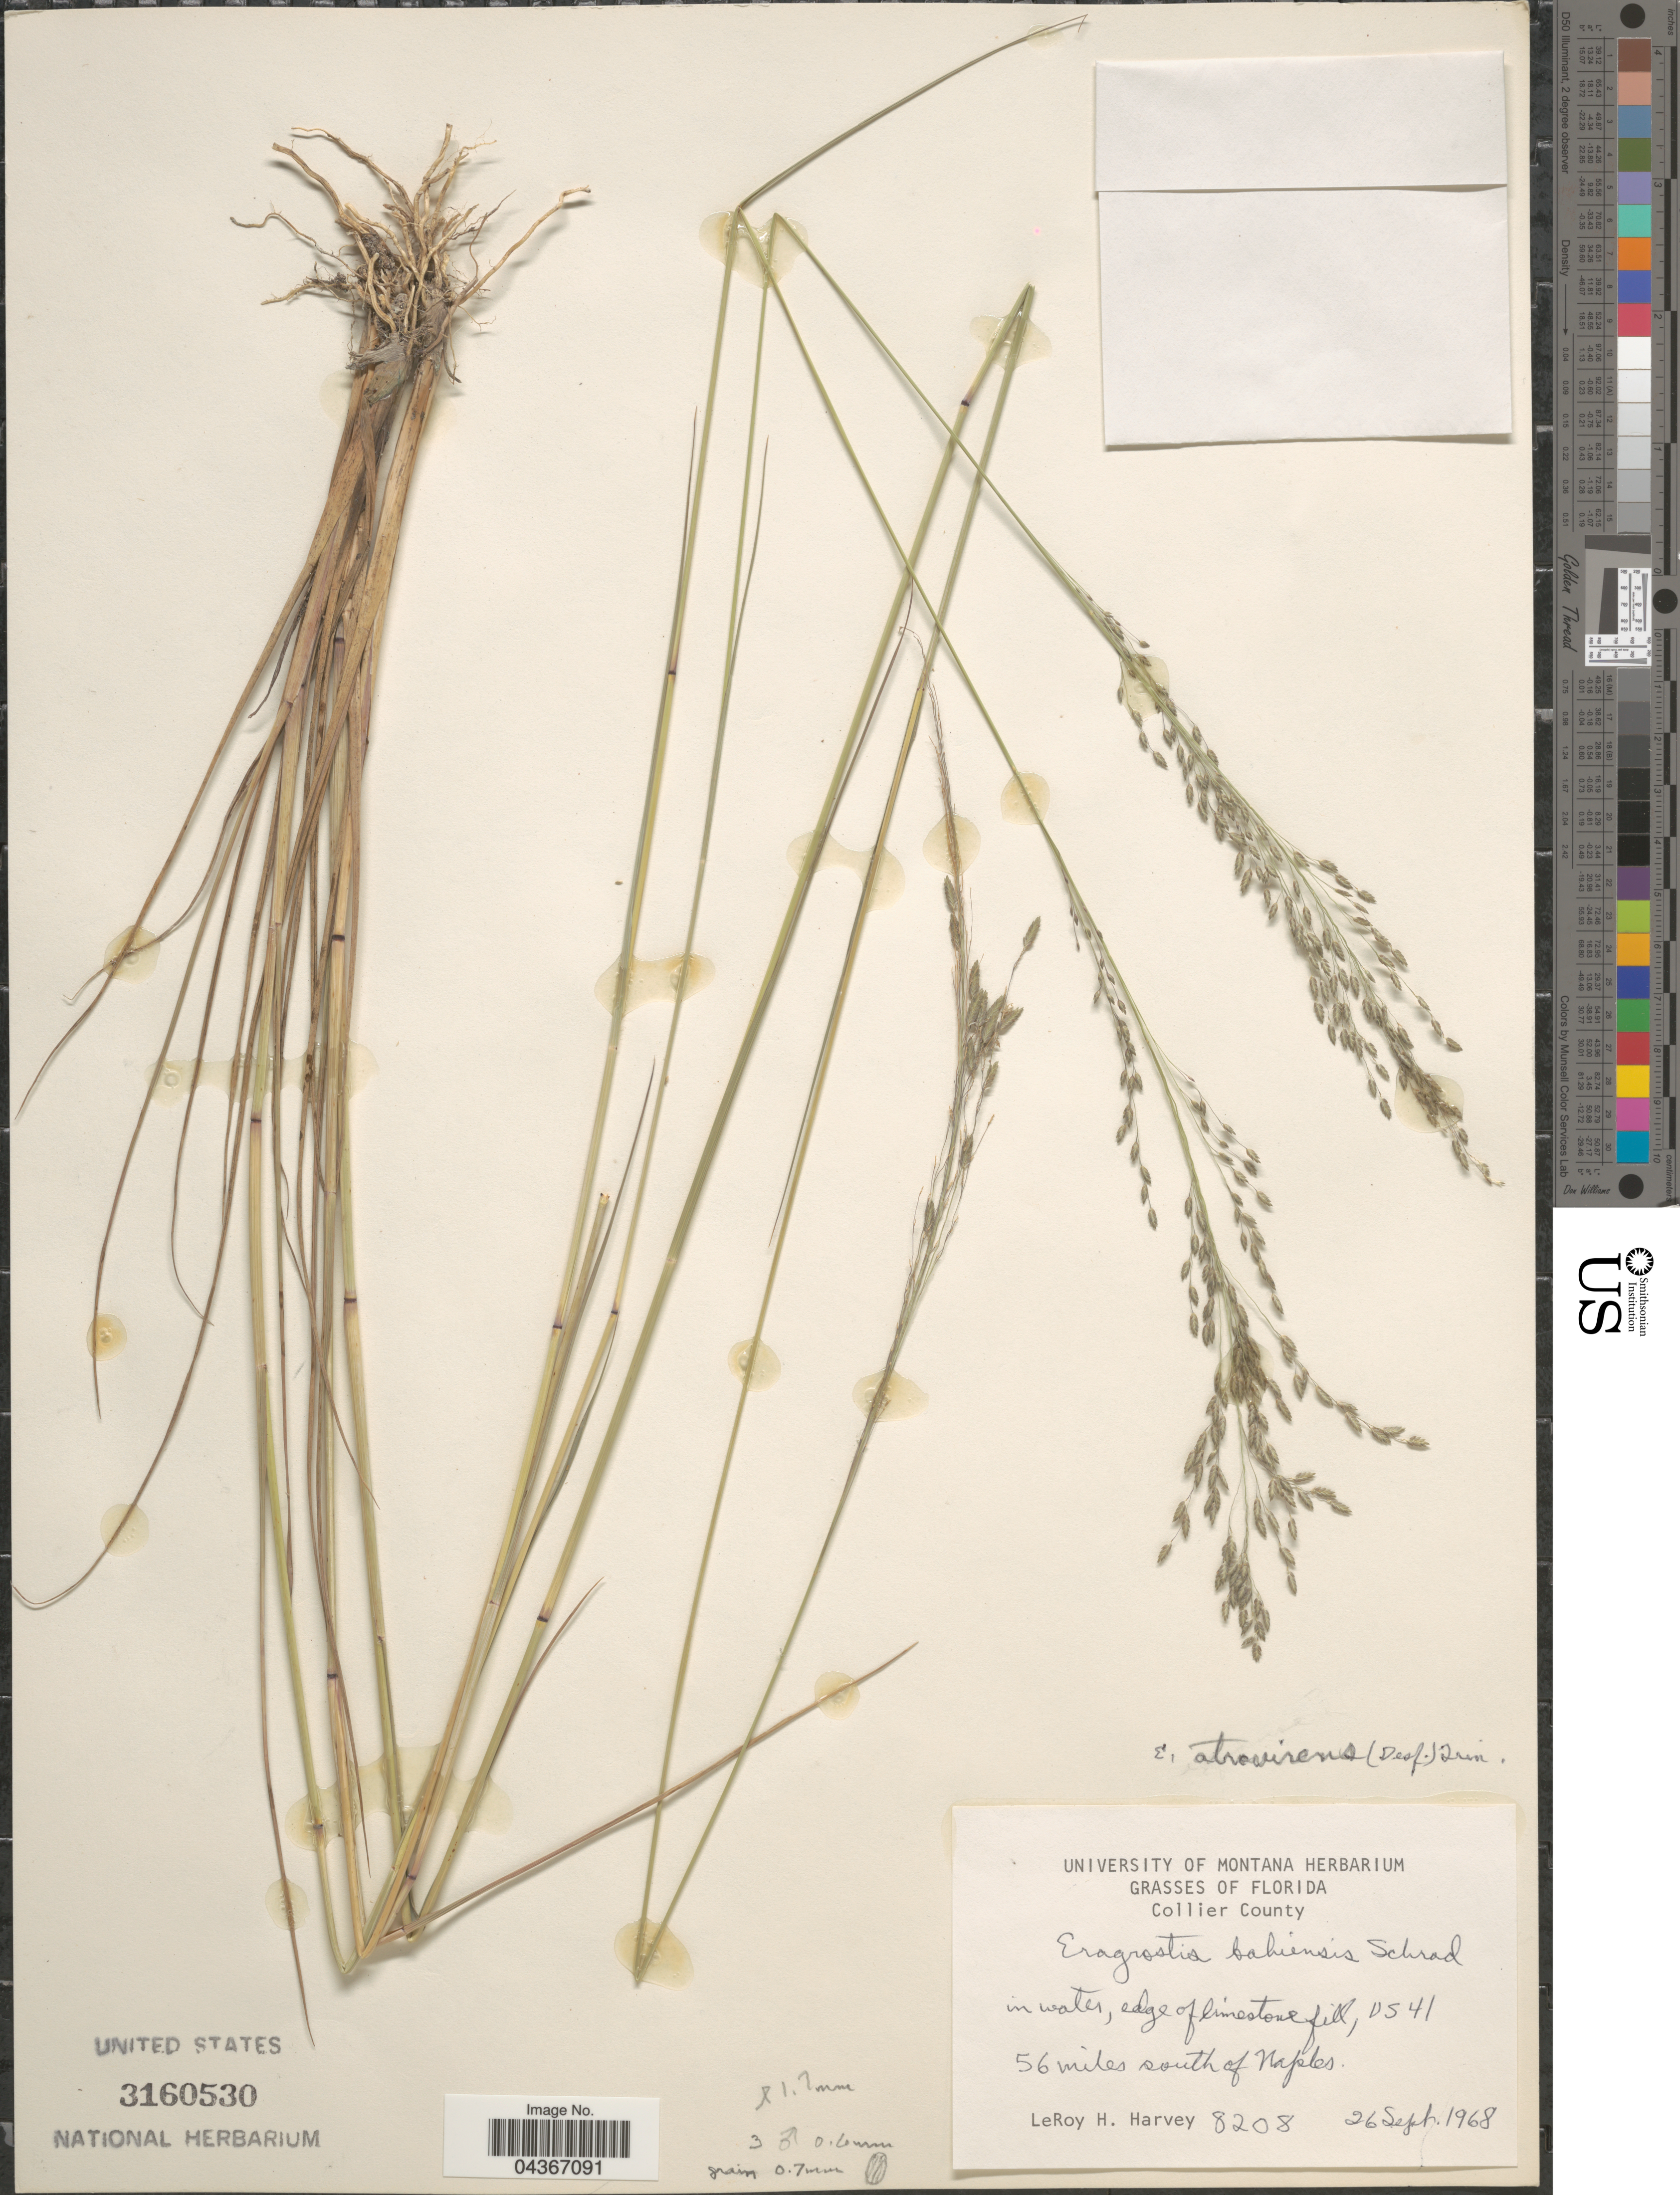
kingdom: Plantae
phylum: Tracheophyta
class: Liliopsida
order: Poales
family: Poaceae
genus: Eragrostis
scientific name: Eragrostis atrovirens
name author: Lange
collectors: L. H. Harvey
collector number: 8208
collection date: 1968-09-26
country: United States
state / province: Florida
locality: Collier County. In water, edge of limestone fill, US 41. 56 miles south of Naples.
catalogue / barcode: US 3160530